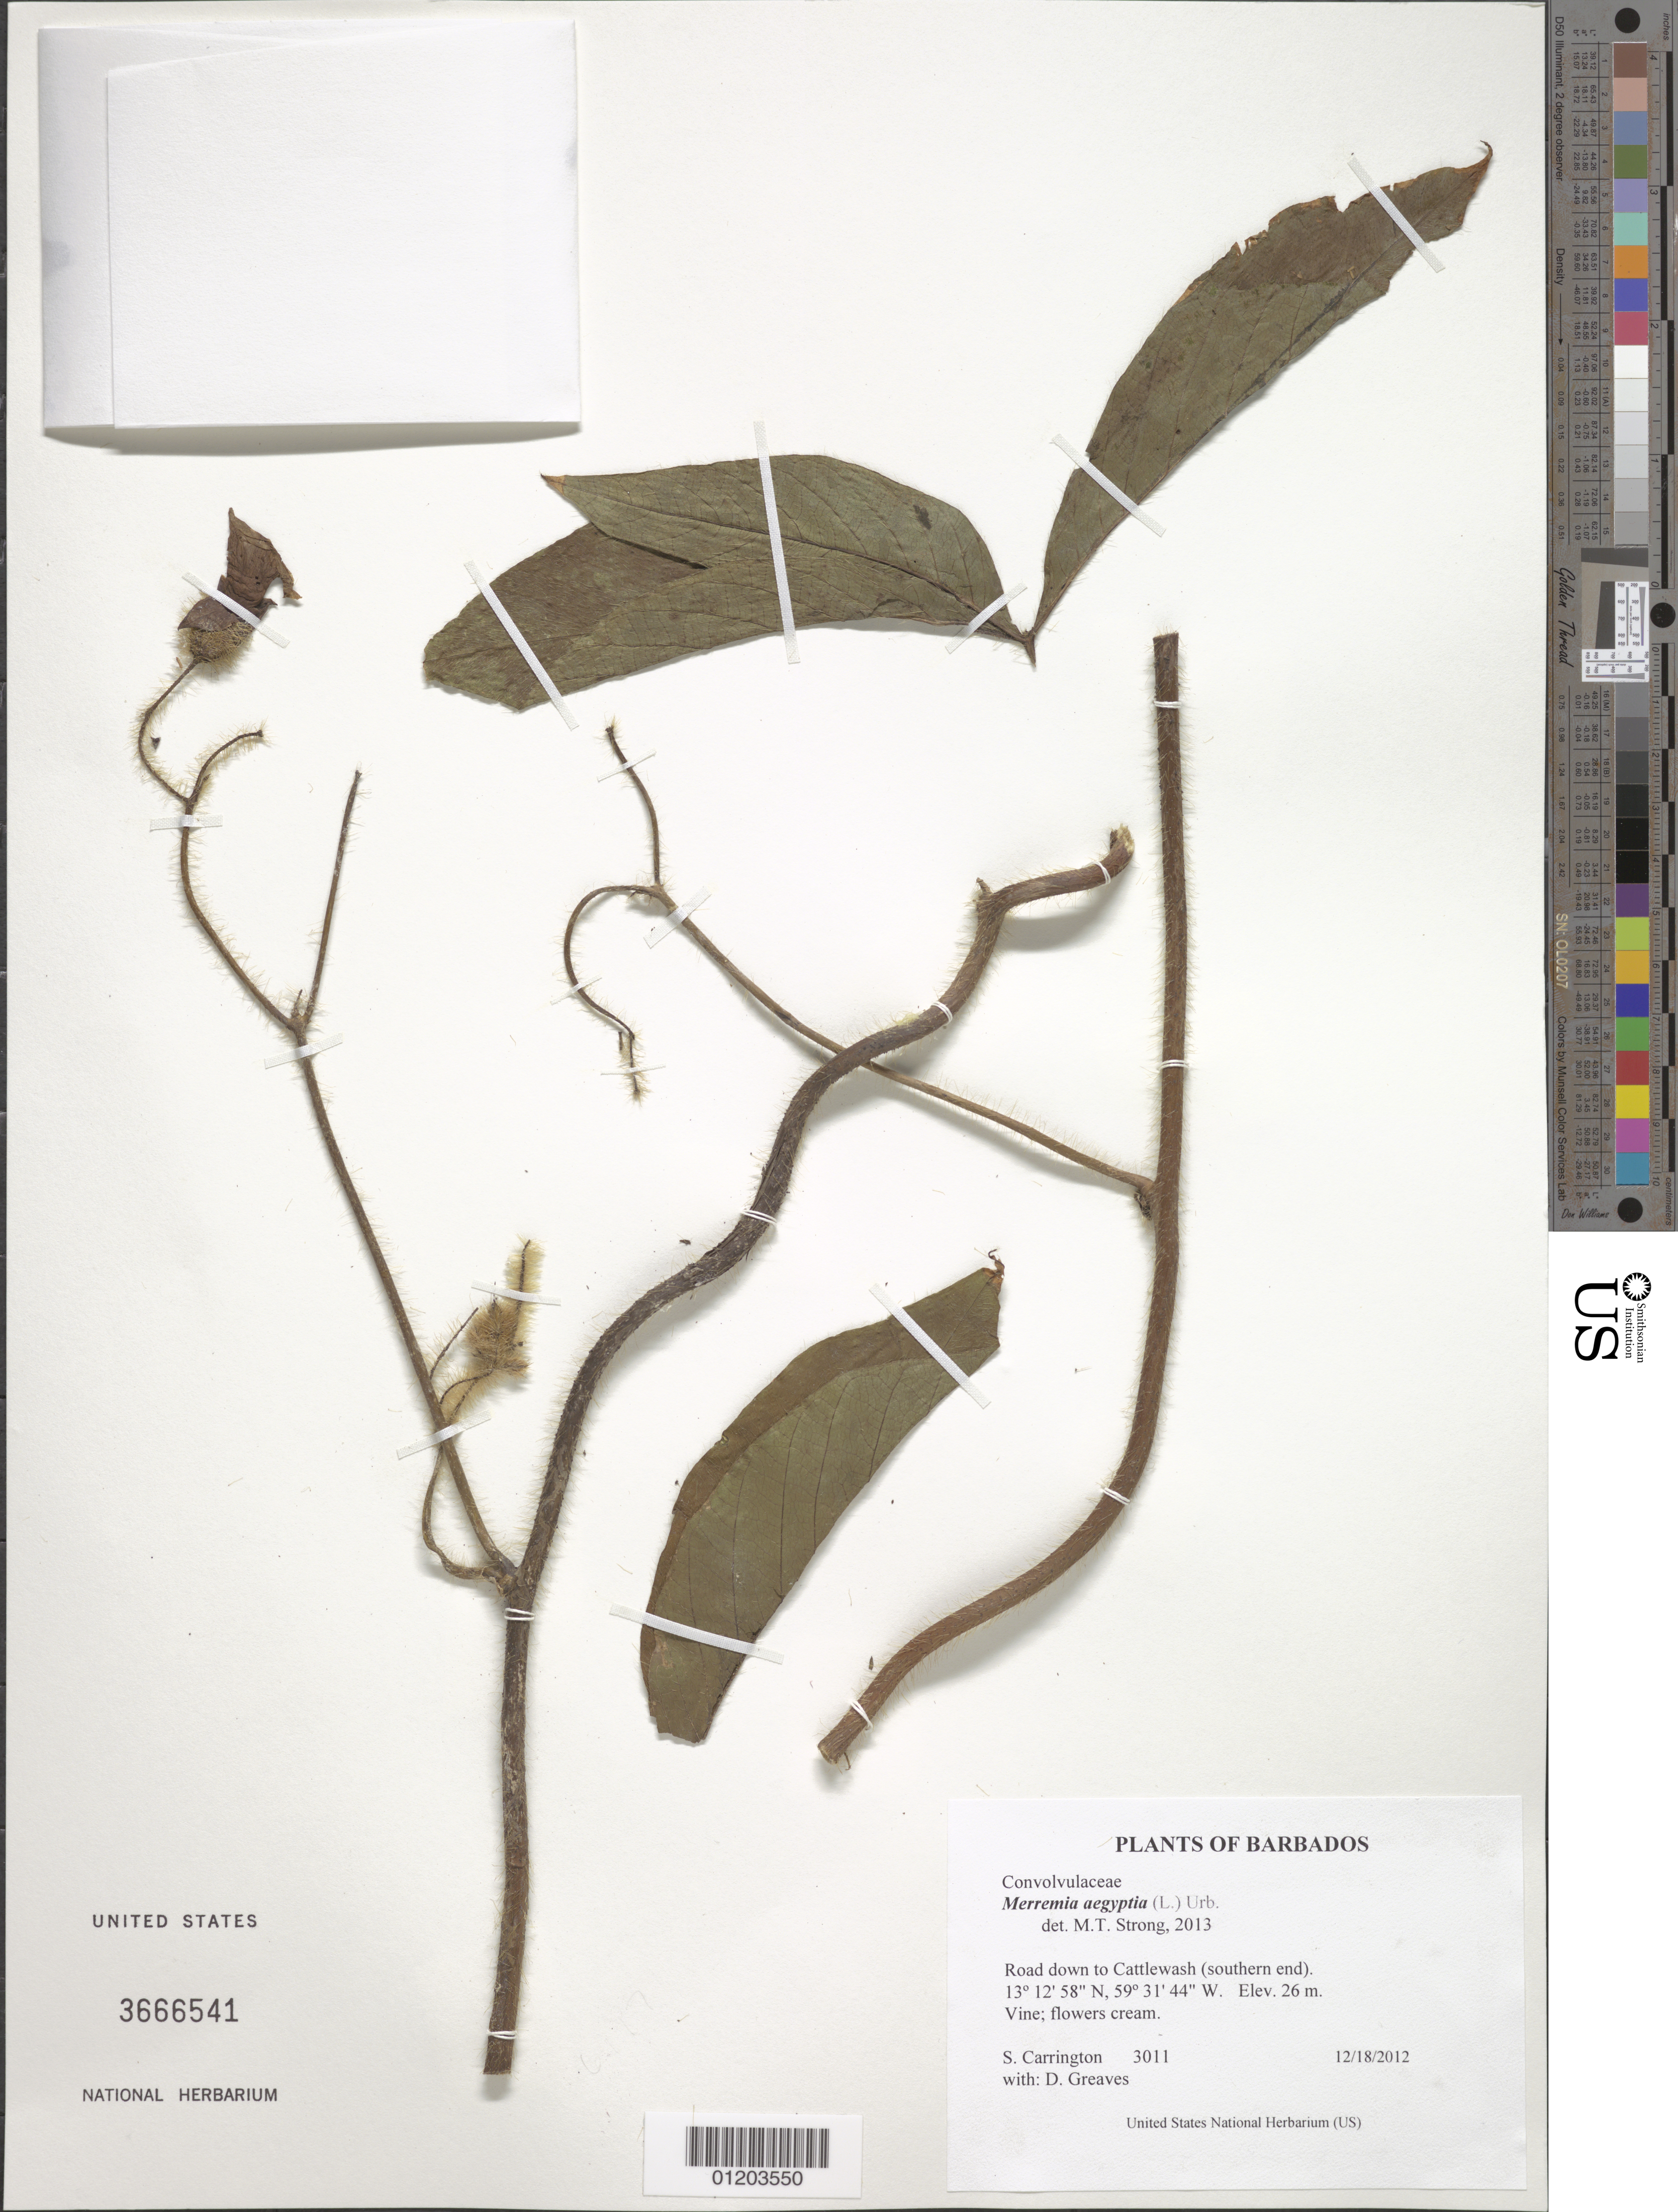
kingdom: Plantae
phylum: Tracheophyta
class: Magnoliopsida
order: Solanales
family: Convolvulaceae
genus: Distimake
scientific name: Distimake aegyptius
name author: (L.) A. R. Simões & Staples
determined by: Strong, Mark T., (BOT), Smithsonian Institution - National Museum of Natural History (UNITED STATES)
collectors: C. M. S. Carrington & D. Greaves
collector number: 3011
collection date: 2012-12-18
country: Barbados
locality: Cattlewash road (southern end).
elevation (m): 26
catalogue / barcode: US 3666541